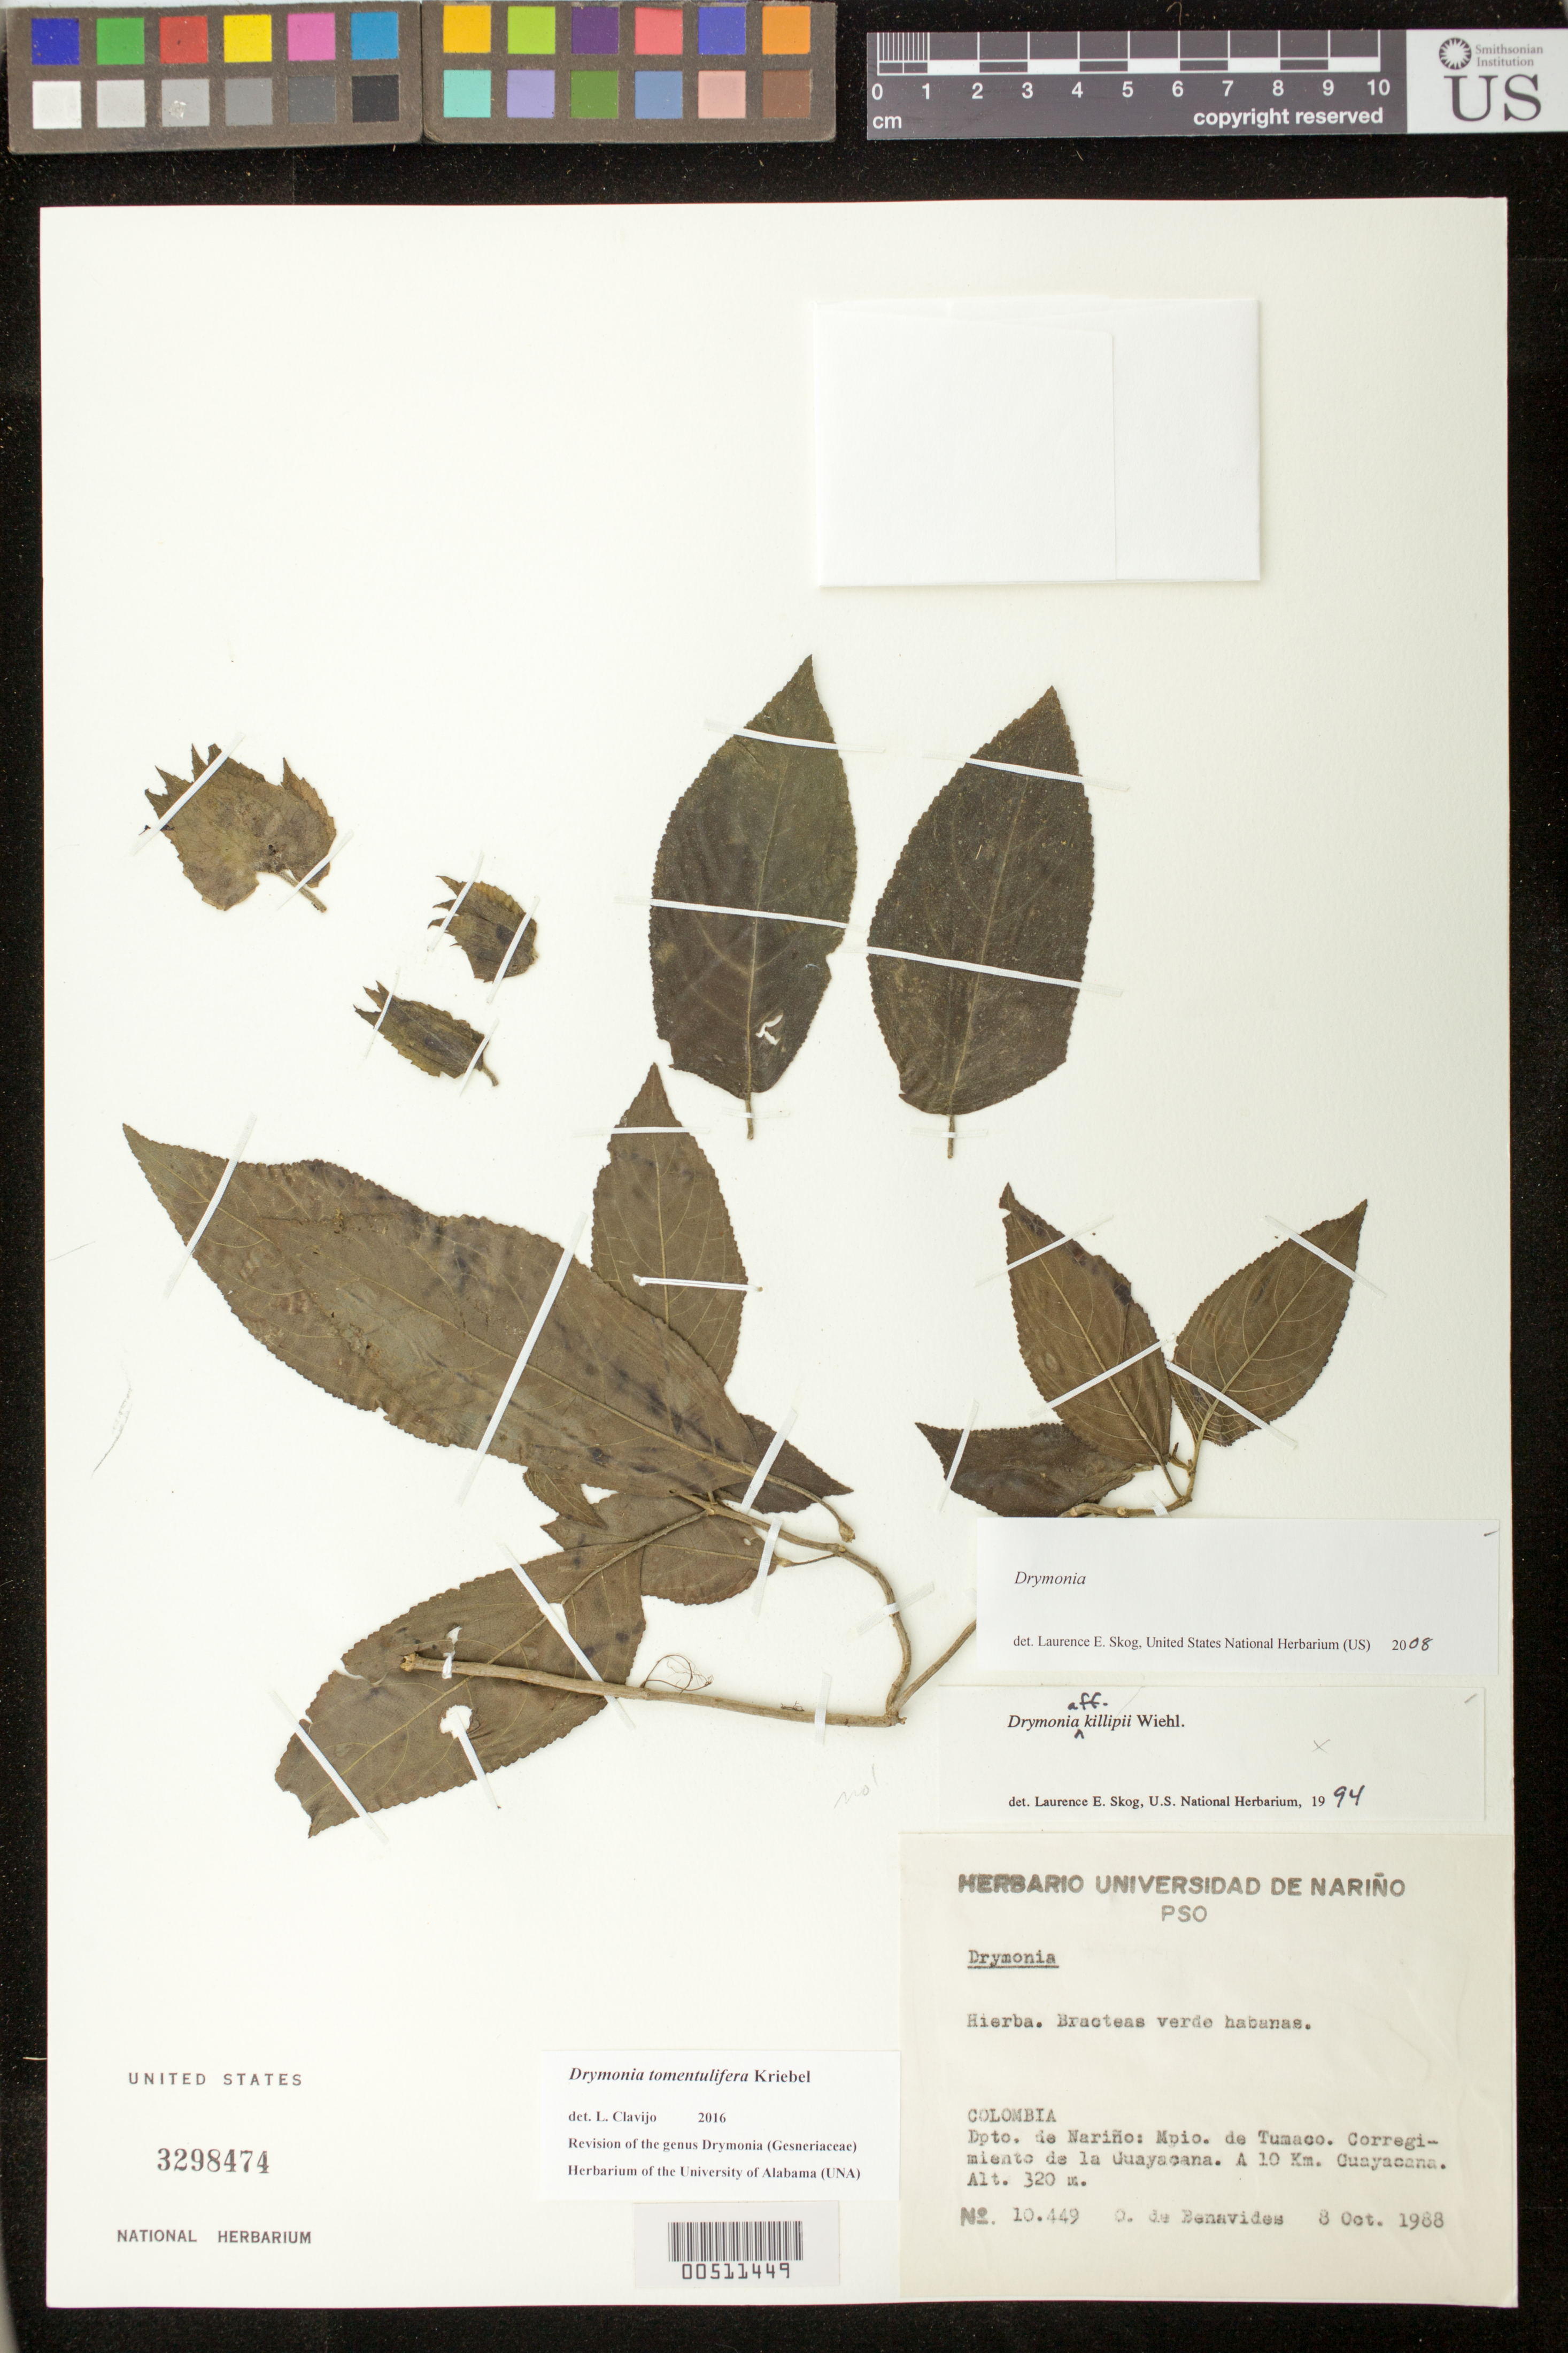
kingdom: Plantae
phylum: Tracheophyta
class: Magnoliopsida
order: Lamiales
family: Gesneriaceae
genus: Drymonia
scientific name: Drymonia tomentulifera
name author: Kriebel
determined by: Clavijo, L.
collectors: Olga S. de Benavides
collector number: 10449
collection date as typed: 08 Oct 1988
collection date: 1988-10-08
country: Colombia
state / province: Nariño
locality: Tumaco, Guayacana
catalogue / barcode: US 3298474